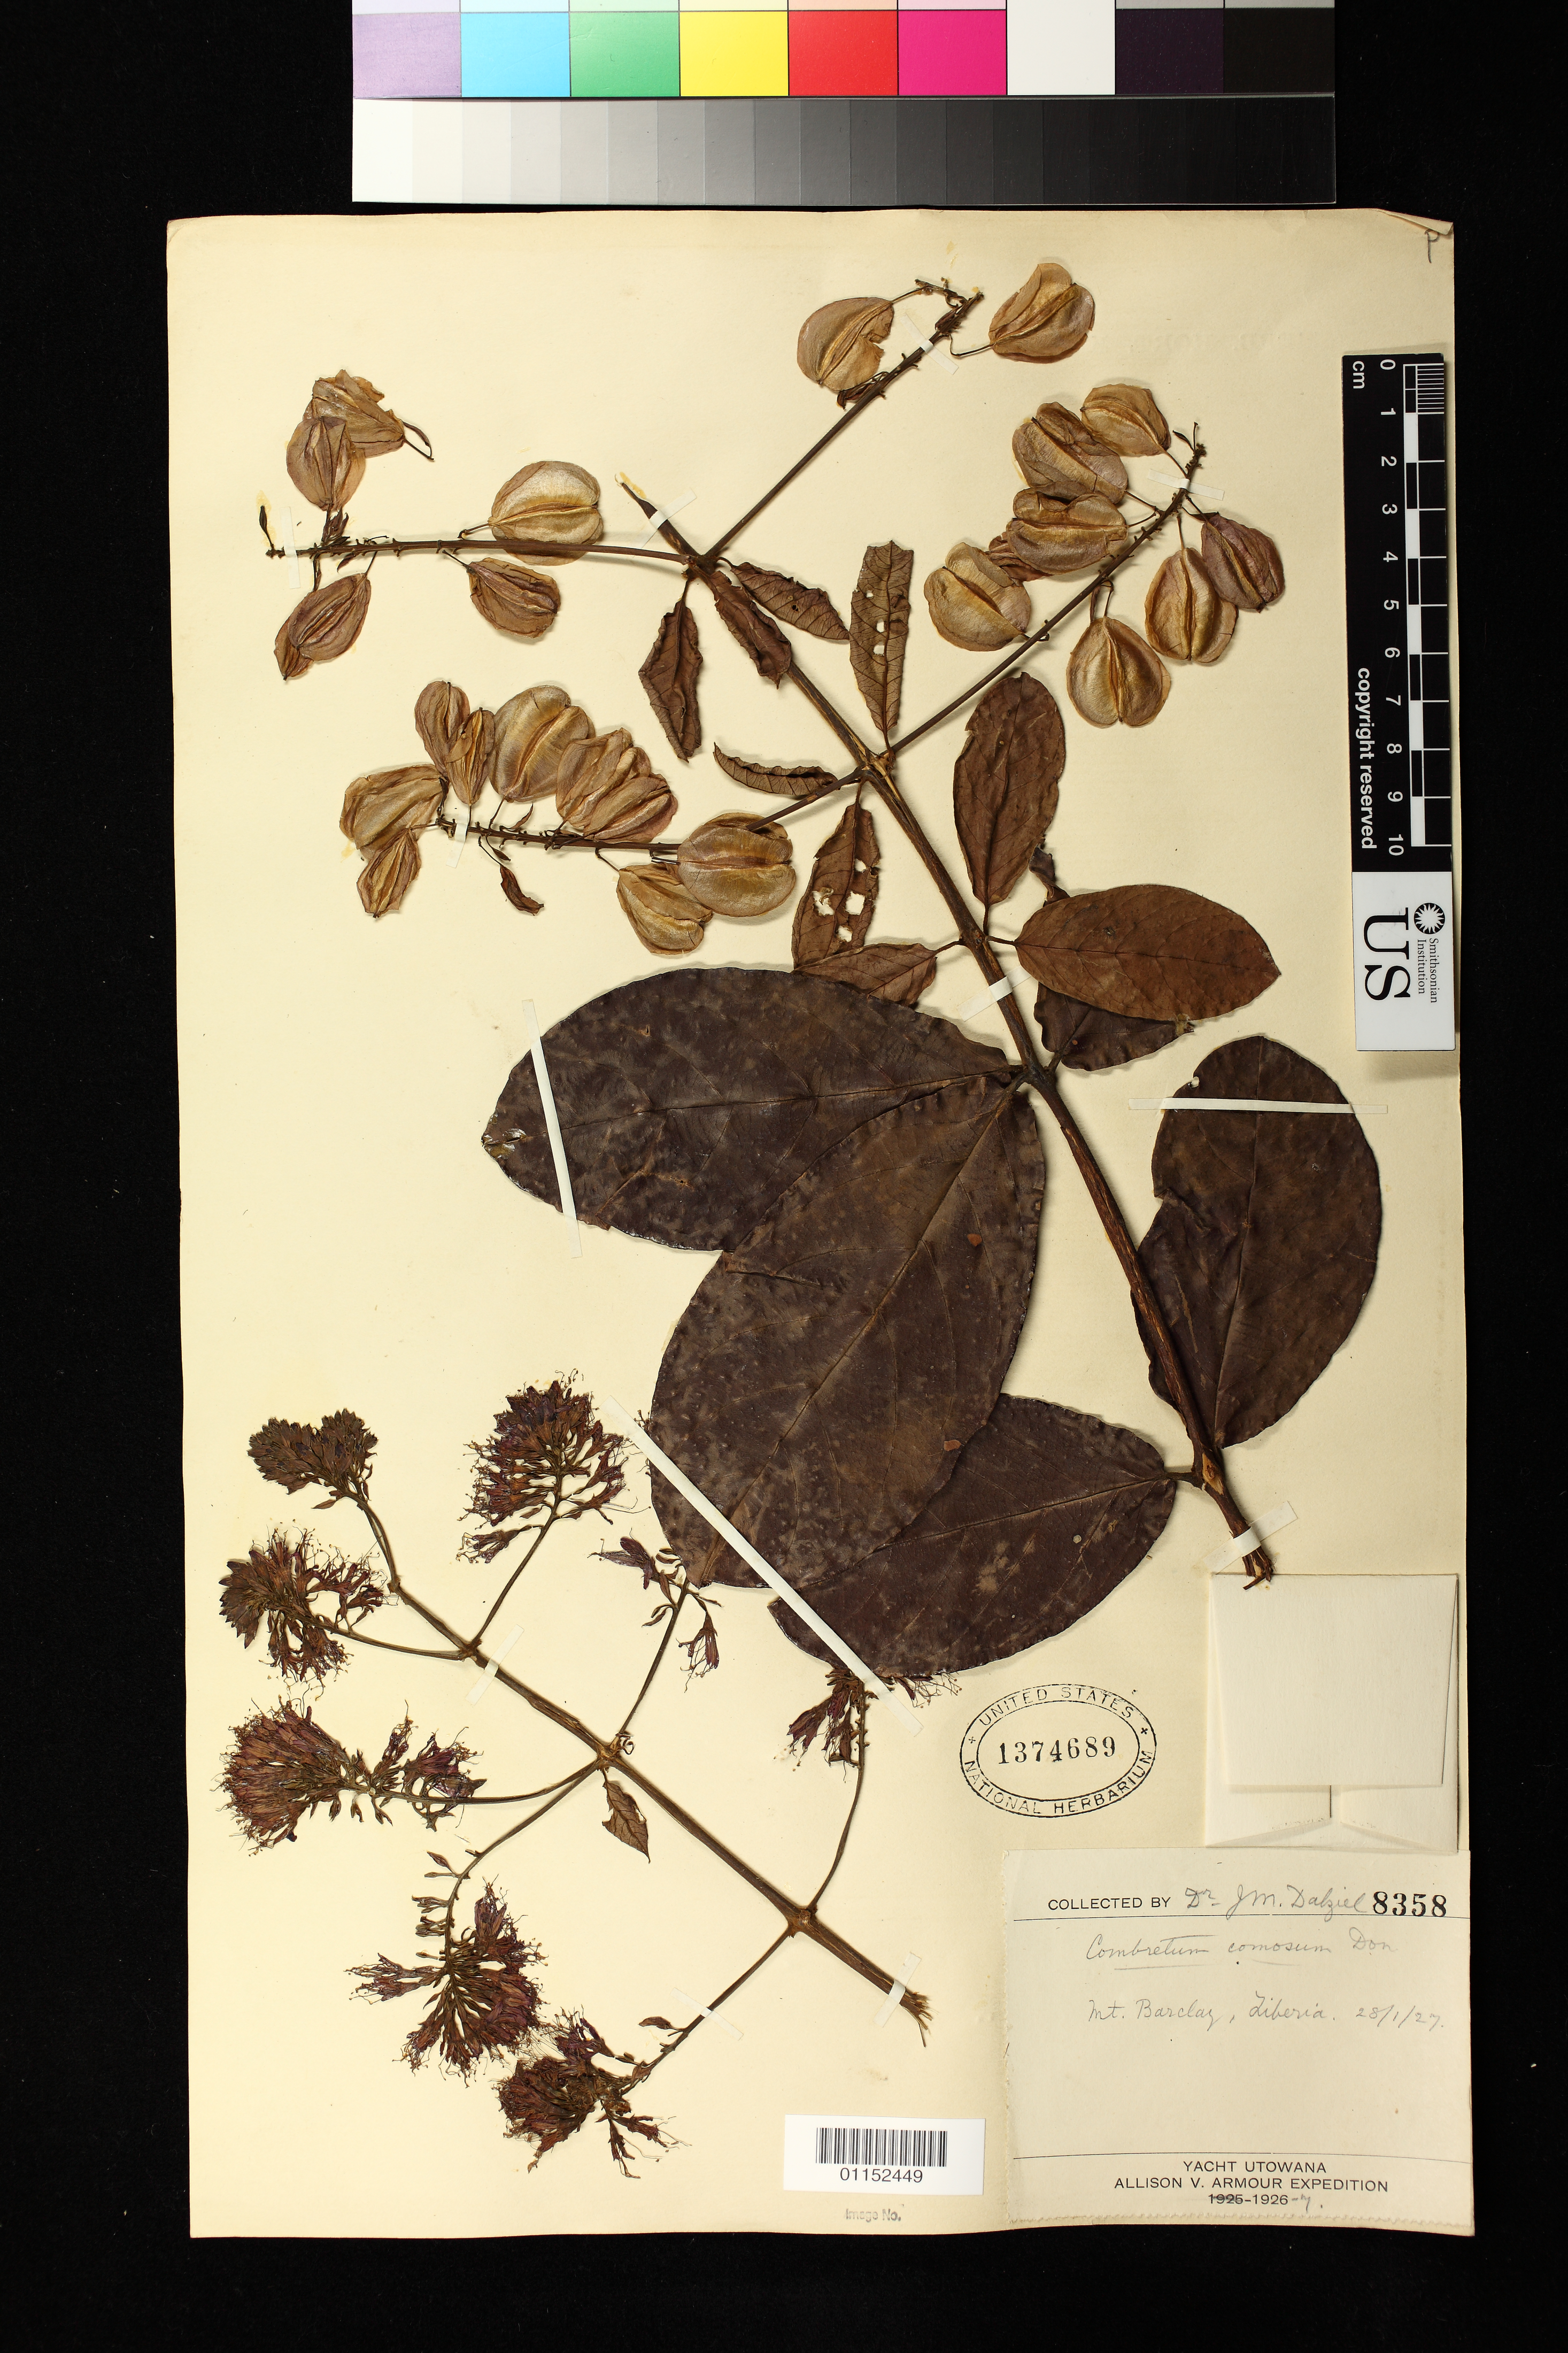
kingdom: Plantae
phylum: Tracheophyta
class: Magnoliopsida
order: Myrtales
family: Combretaceae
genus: Combretum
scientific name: Combretum comosum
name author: G. Don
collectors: J. Dalziel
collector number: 8358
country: Liberia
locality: Mt. Barclay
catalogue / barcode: US 1374689